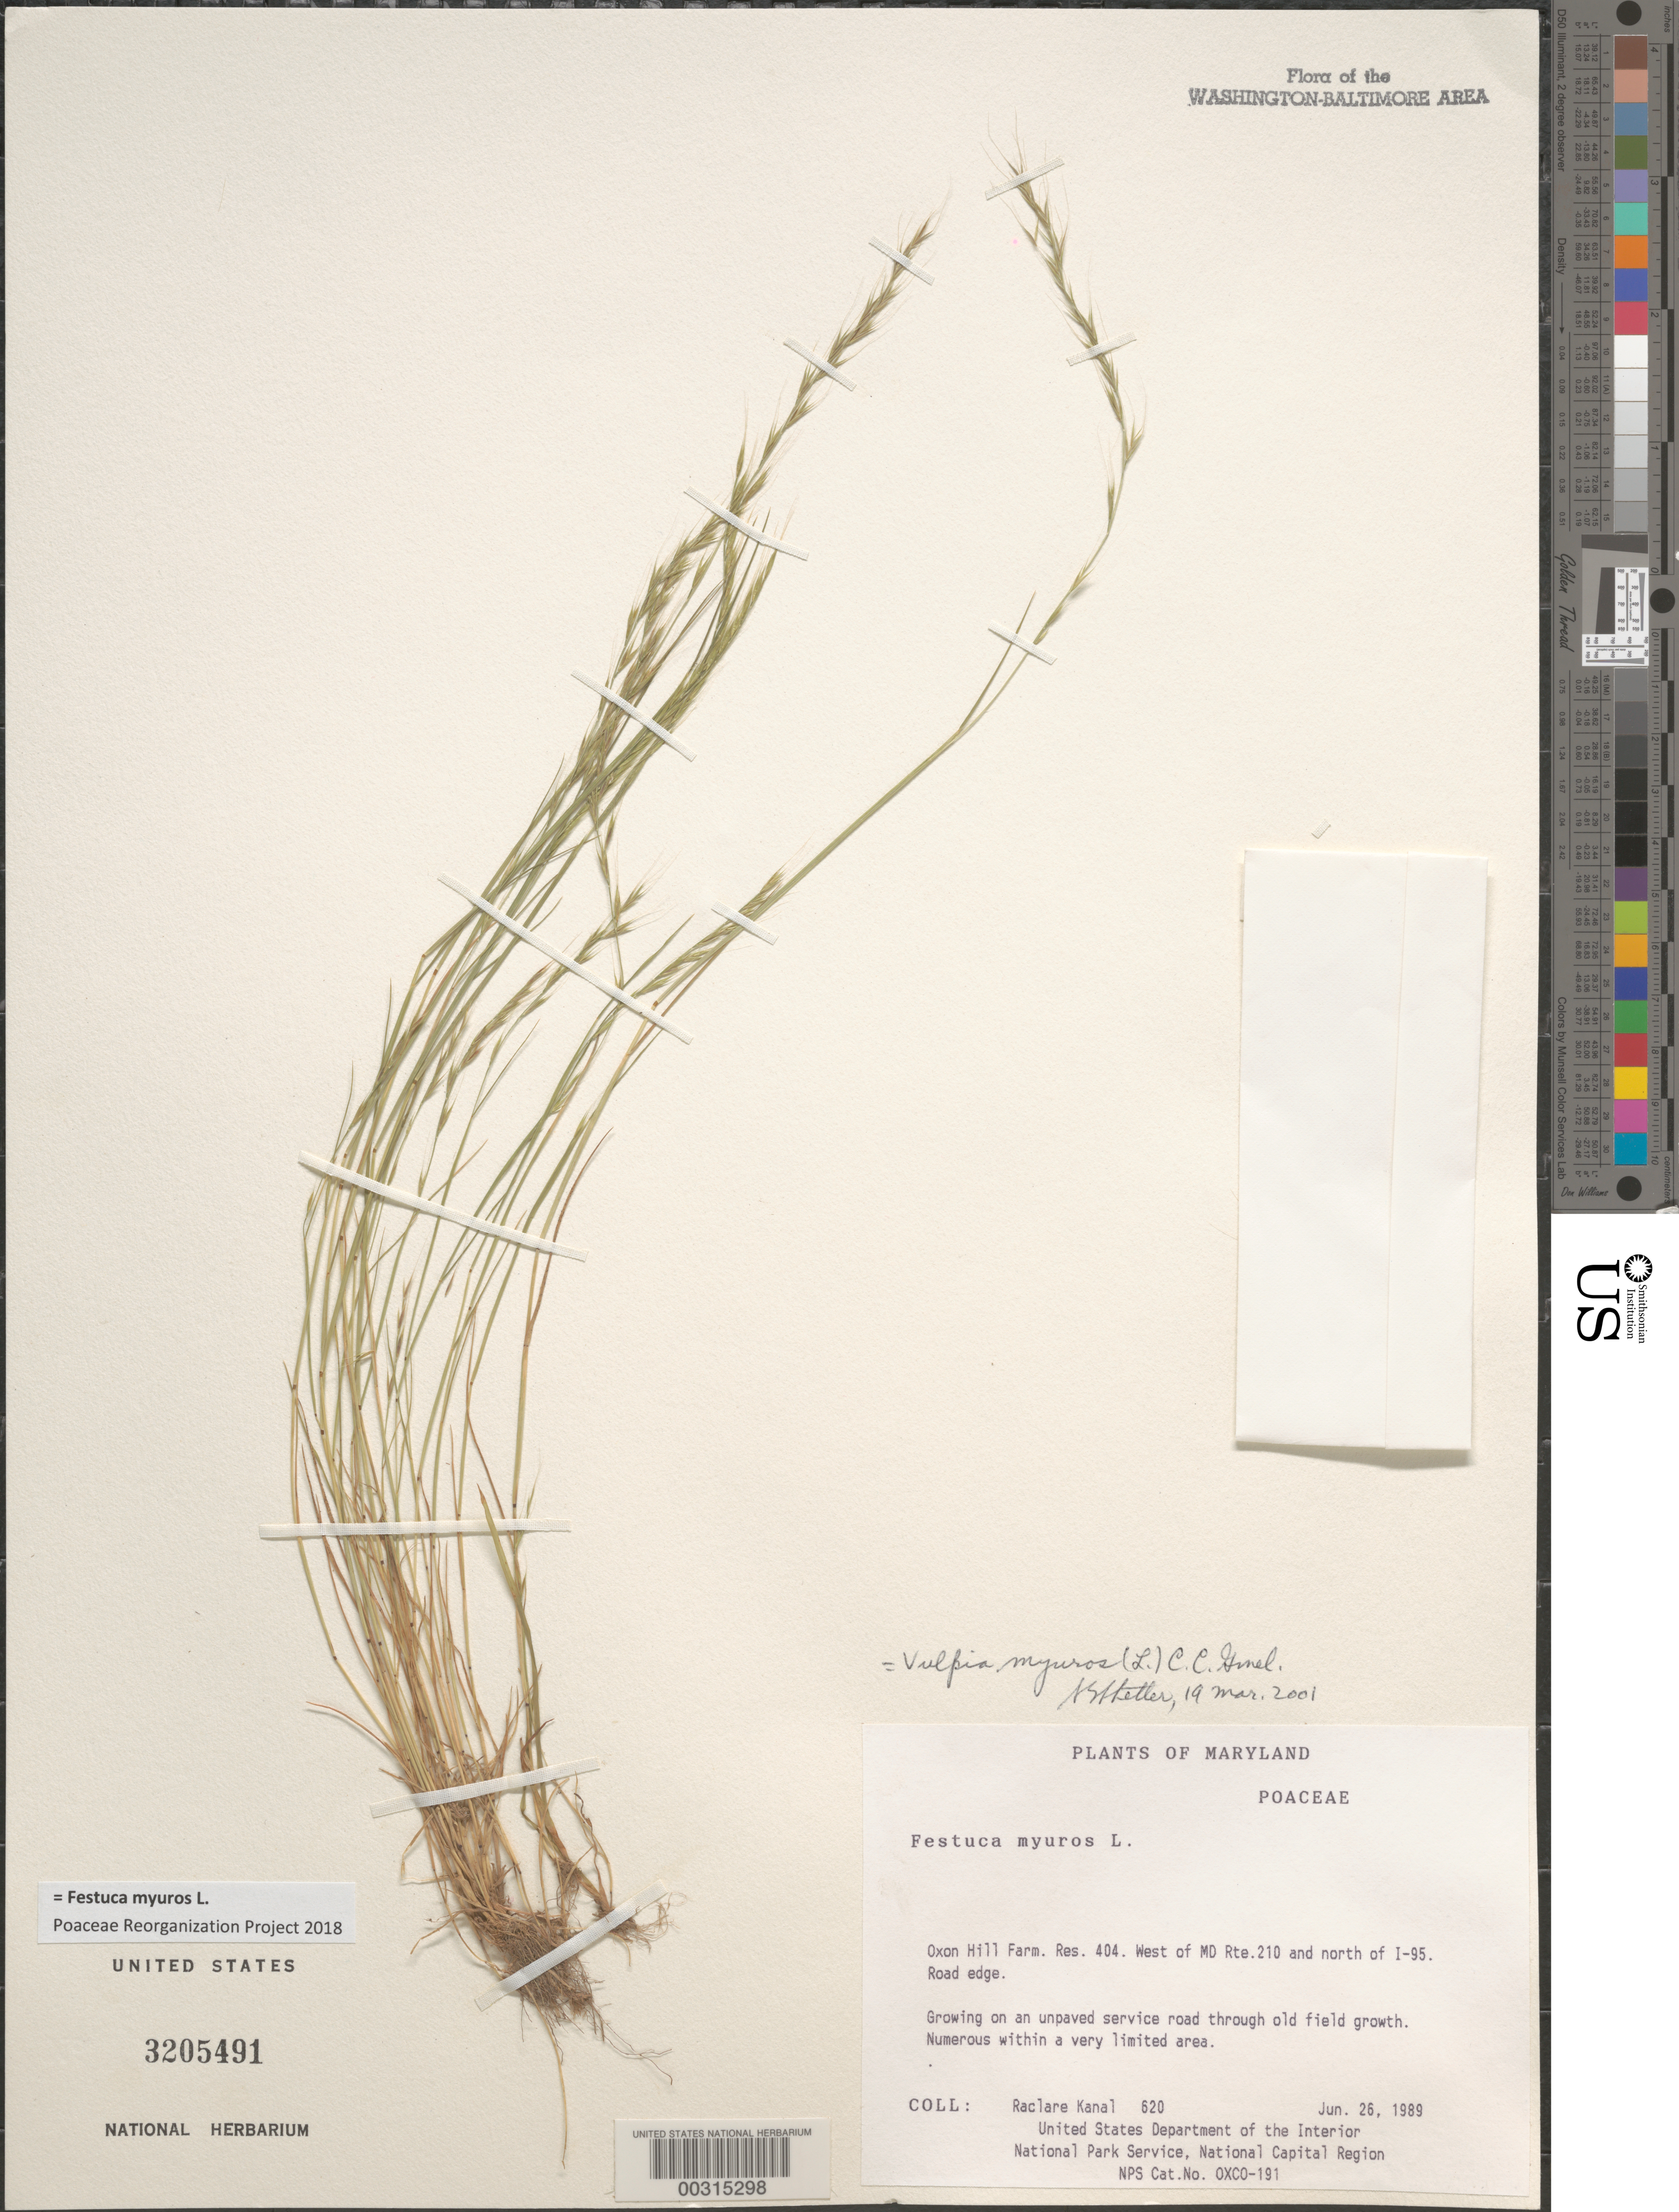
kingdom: Plantae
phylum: Tracheophyta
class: Liliopsida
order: Poales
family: Poaceae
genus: Festuca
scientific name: Festuca myuros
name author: L.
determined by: Poaceae Reorganization Project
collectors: R. Kanal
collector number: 620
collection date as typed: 26 Jun 1989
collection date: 1989-06-26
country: United States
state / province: Maryland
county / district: Prince George's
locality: Oxon Hill, Res 404, W of MD Rte 210, N of I-95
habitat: Road edge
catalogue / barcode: US 3205491